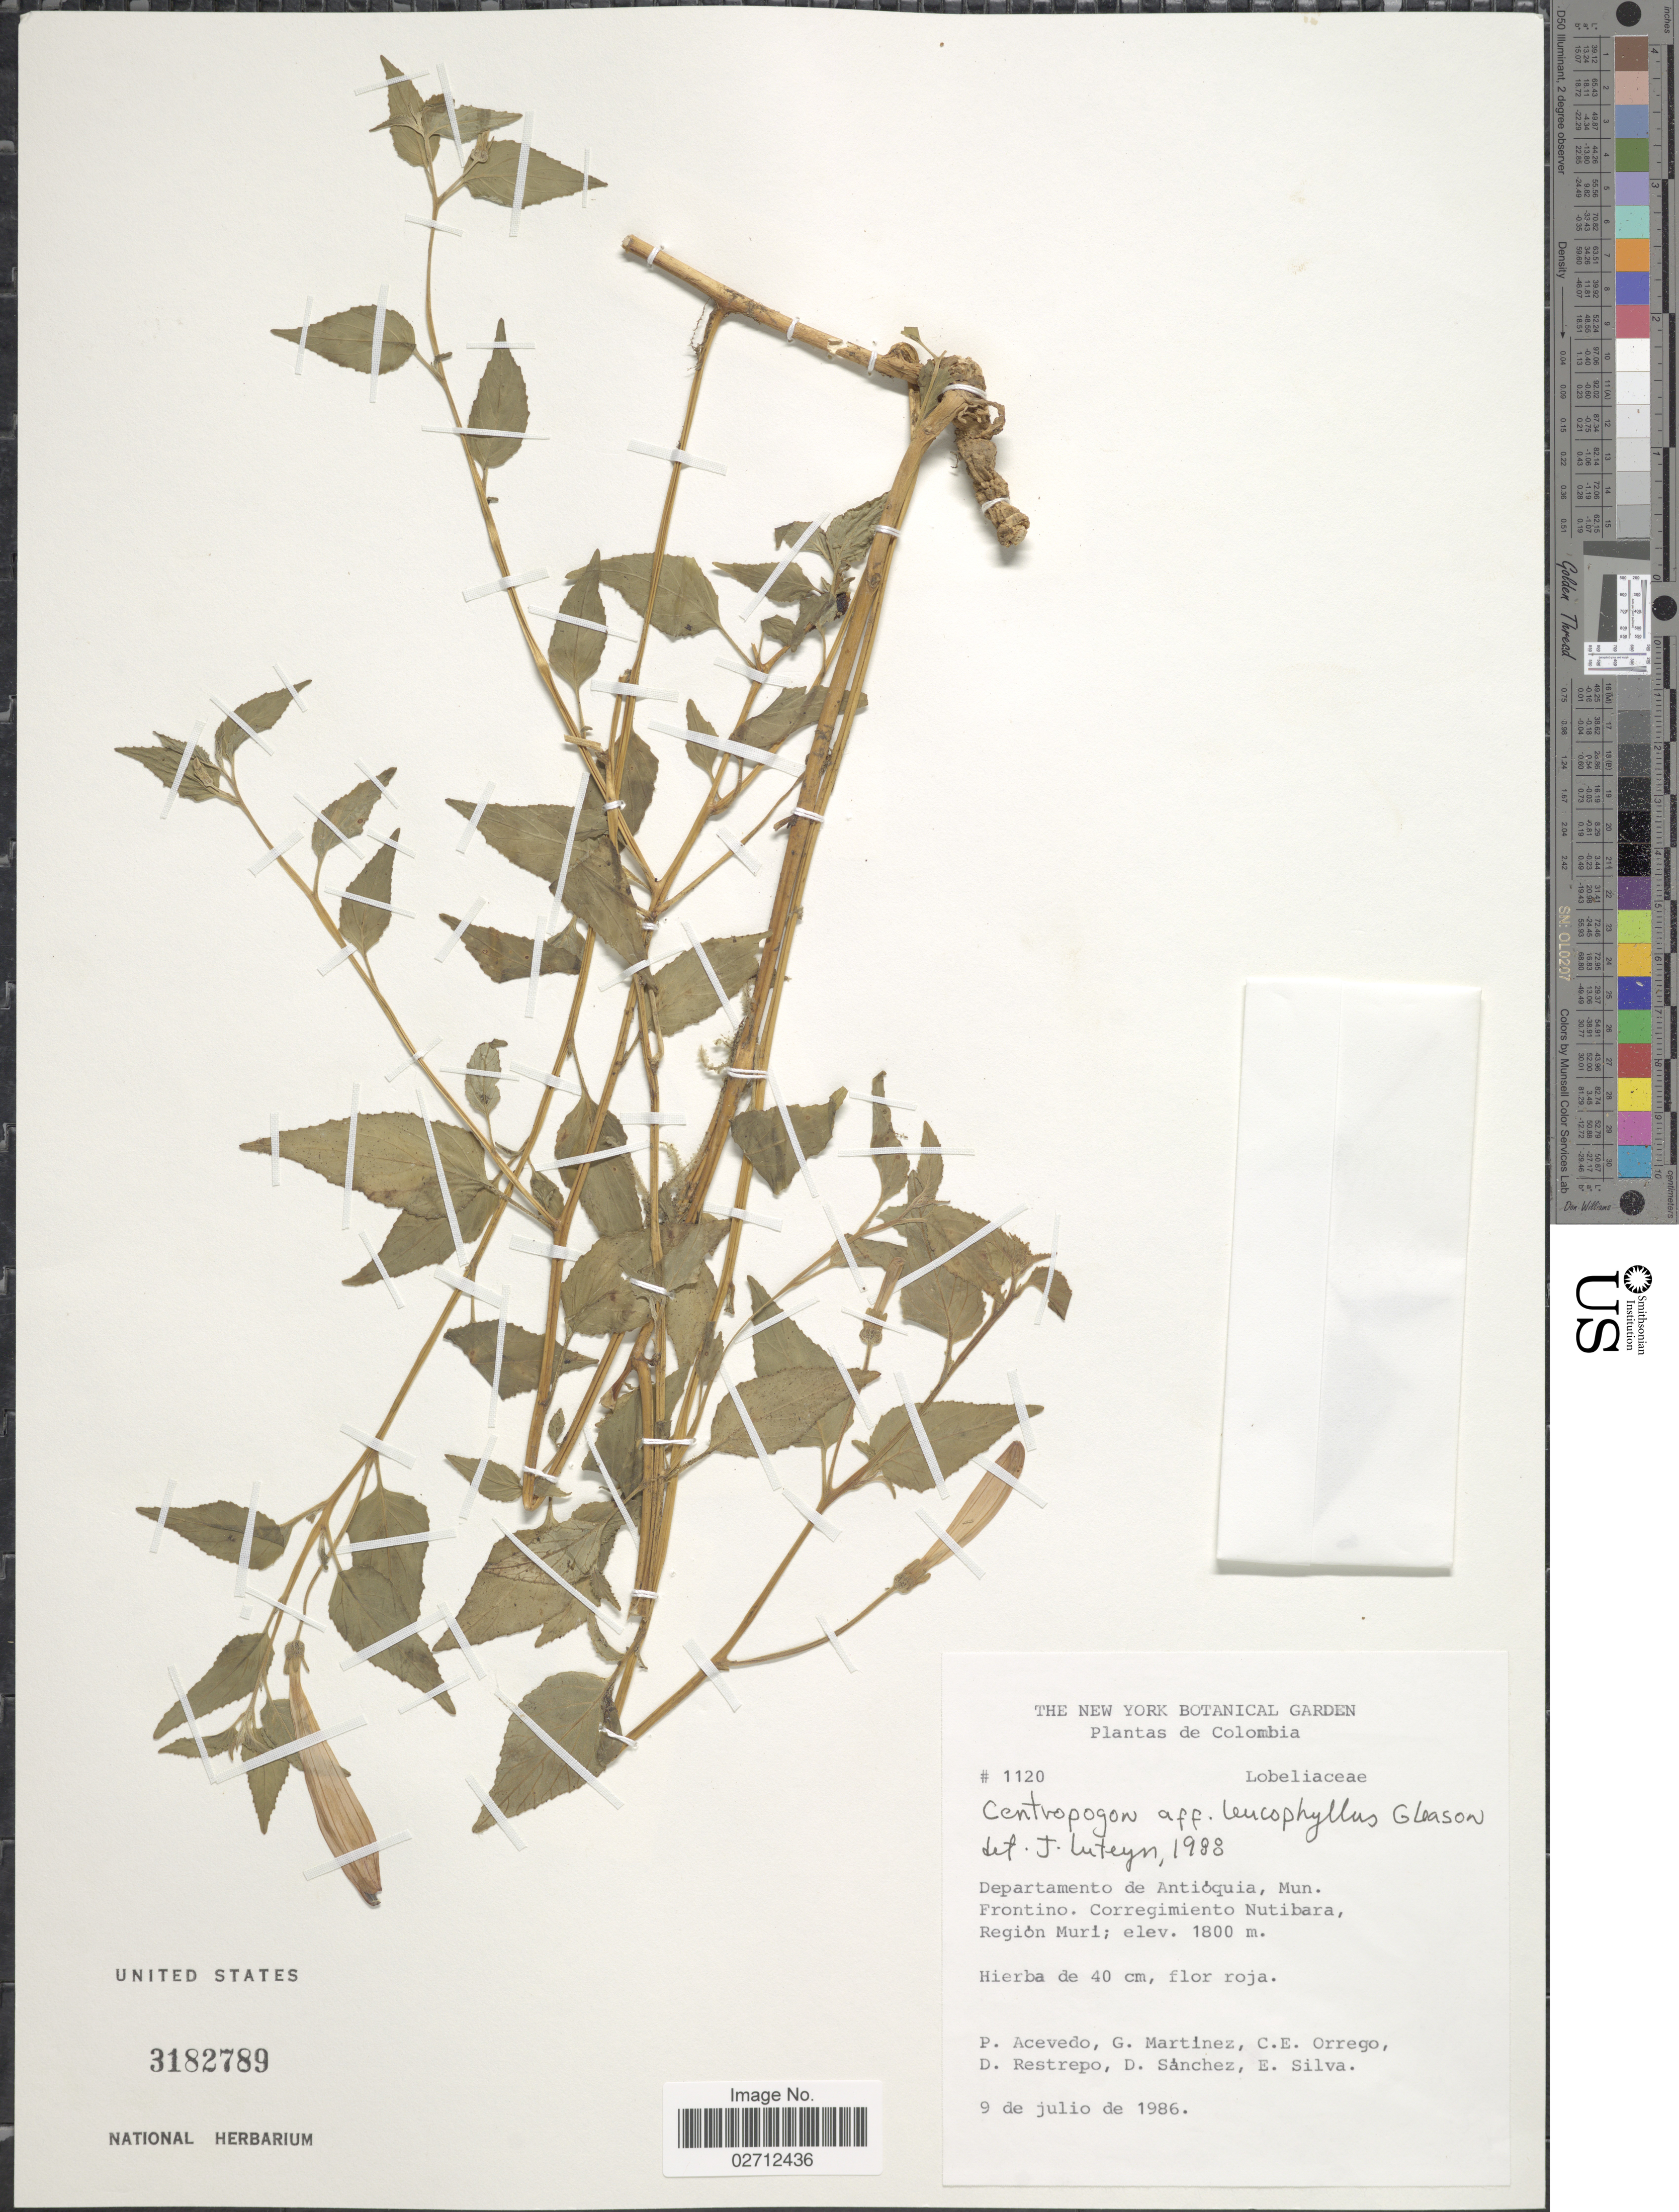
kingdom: Plantae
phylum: Tracheophyta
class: Magnoliopsida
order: Asterales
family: Campanulaceae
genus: Centropogon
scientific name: Centropogon leucophyllus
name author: Gleason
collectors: P. Acevedo-Rodr., G. Martínez, C. Orrego, D. Restrepo & et al.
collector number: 1120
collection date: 1986-07-09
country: Colombia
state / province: Antioquia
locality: Departamento de Antóquia, Mun. Frontino. Corregimiento Nutibara, Región Muri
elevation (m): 1800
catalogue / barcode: US 3182789